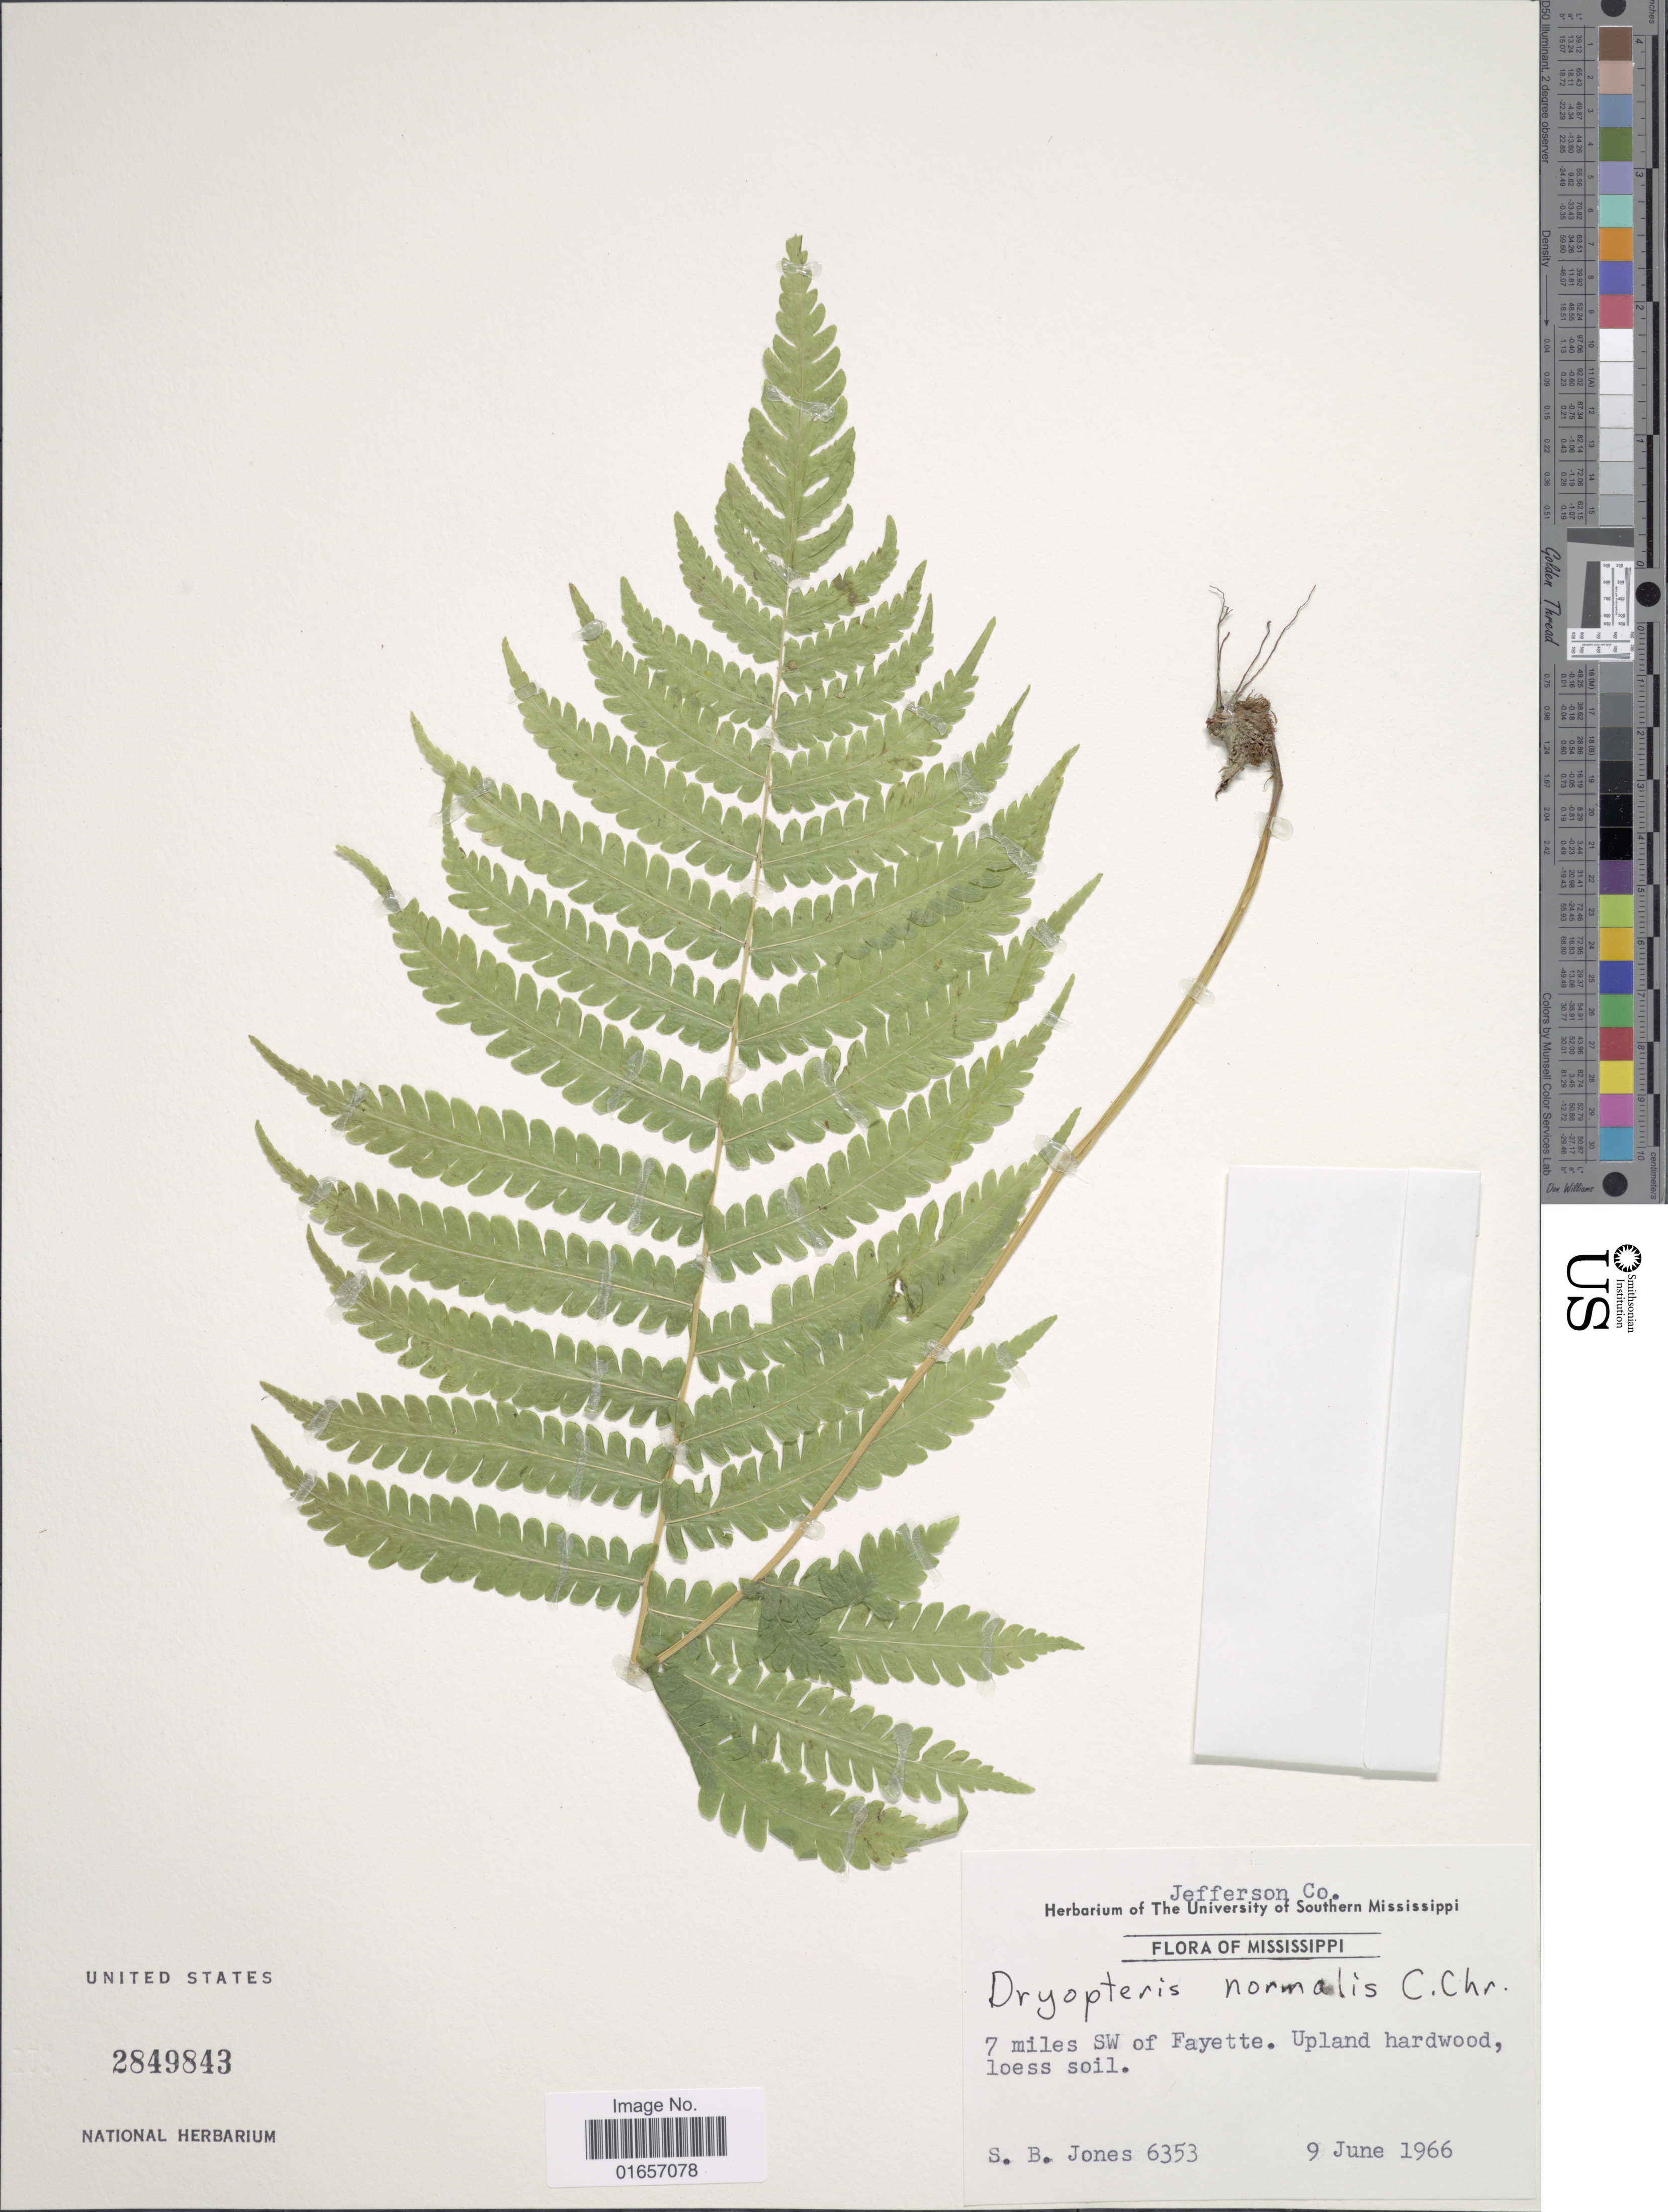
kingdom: Plantae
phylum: Tracheophyta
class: Polypodiopsida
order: Polypodiales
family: Thelypteridaceae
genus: Christella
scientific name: Christella kunthii comb. ined.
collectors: S. B. Jones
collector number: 6353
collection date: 1966-06-09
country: United States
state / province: Mississippi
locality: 7 miles SW of Fayette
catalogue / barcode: US 2849843